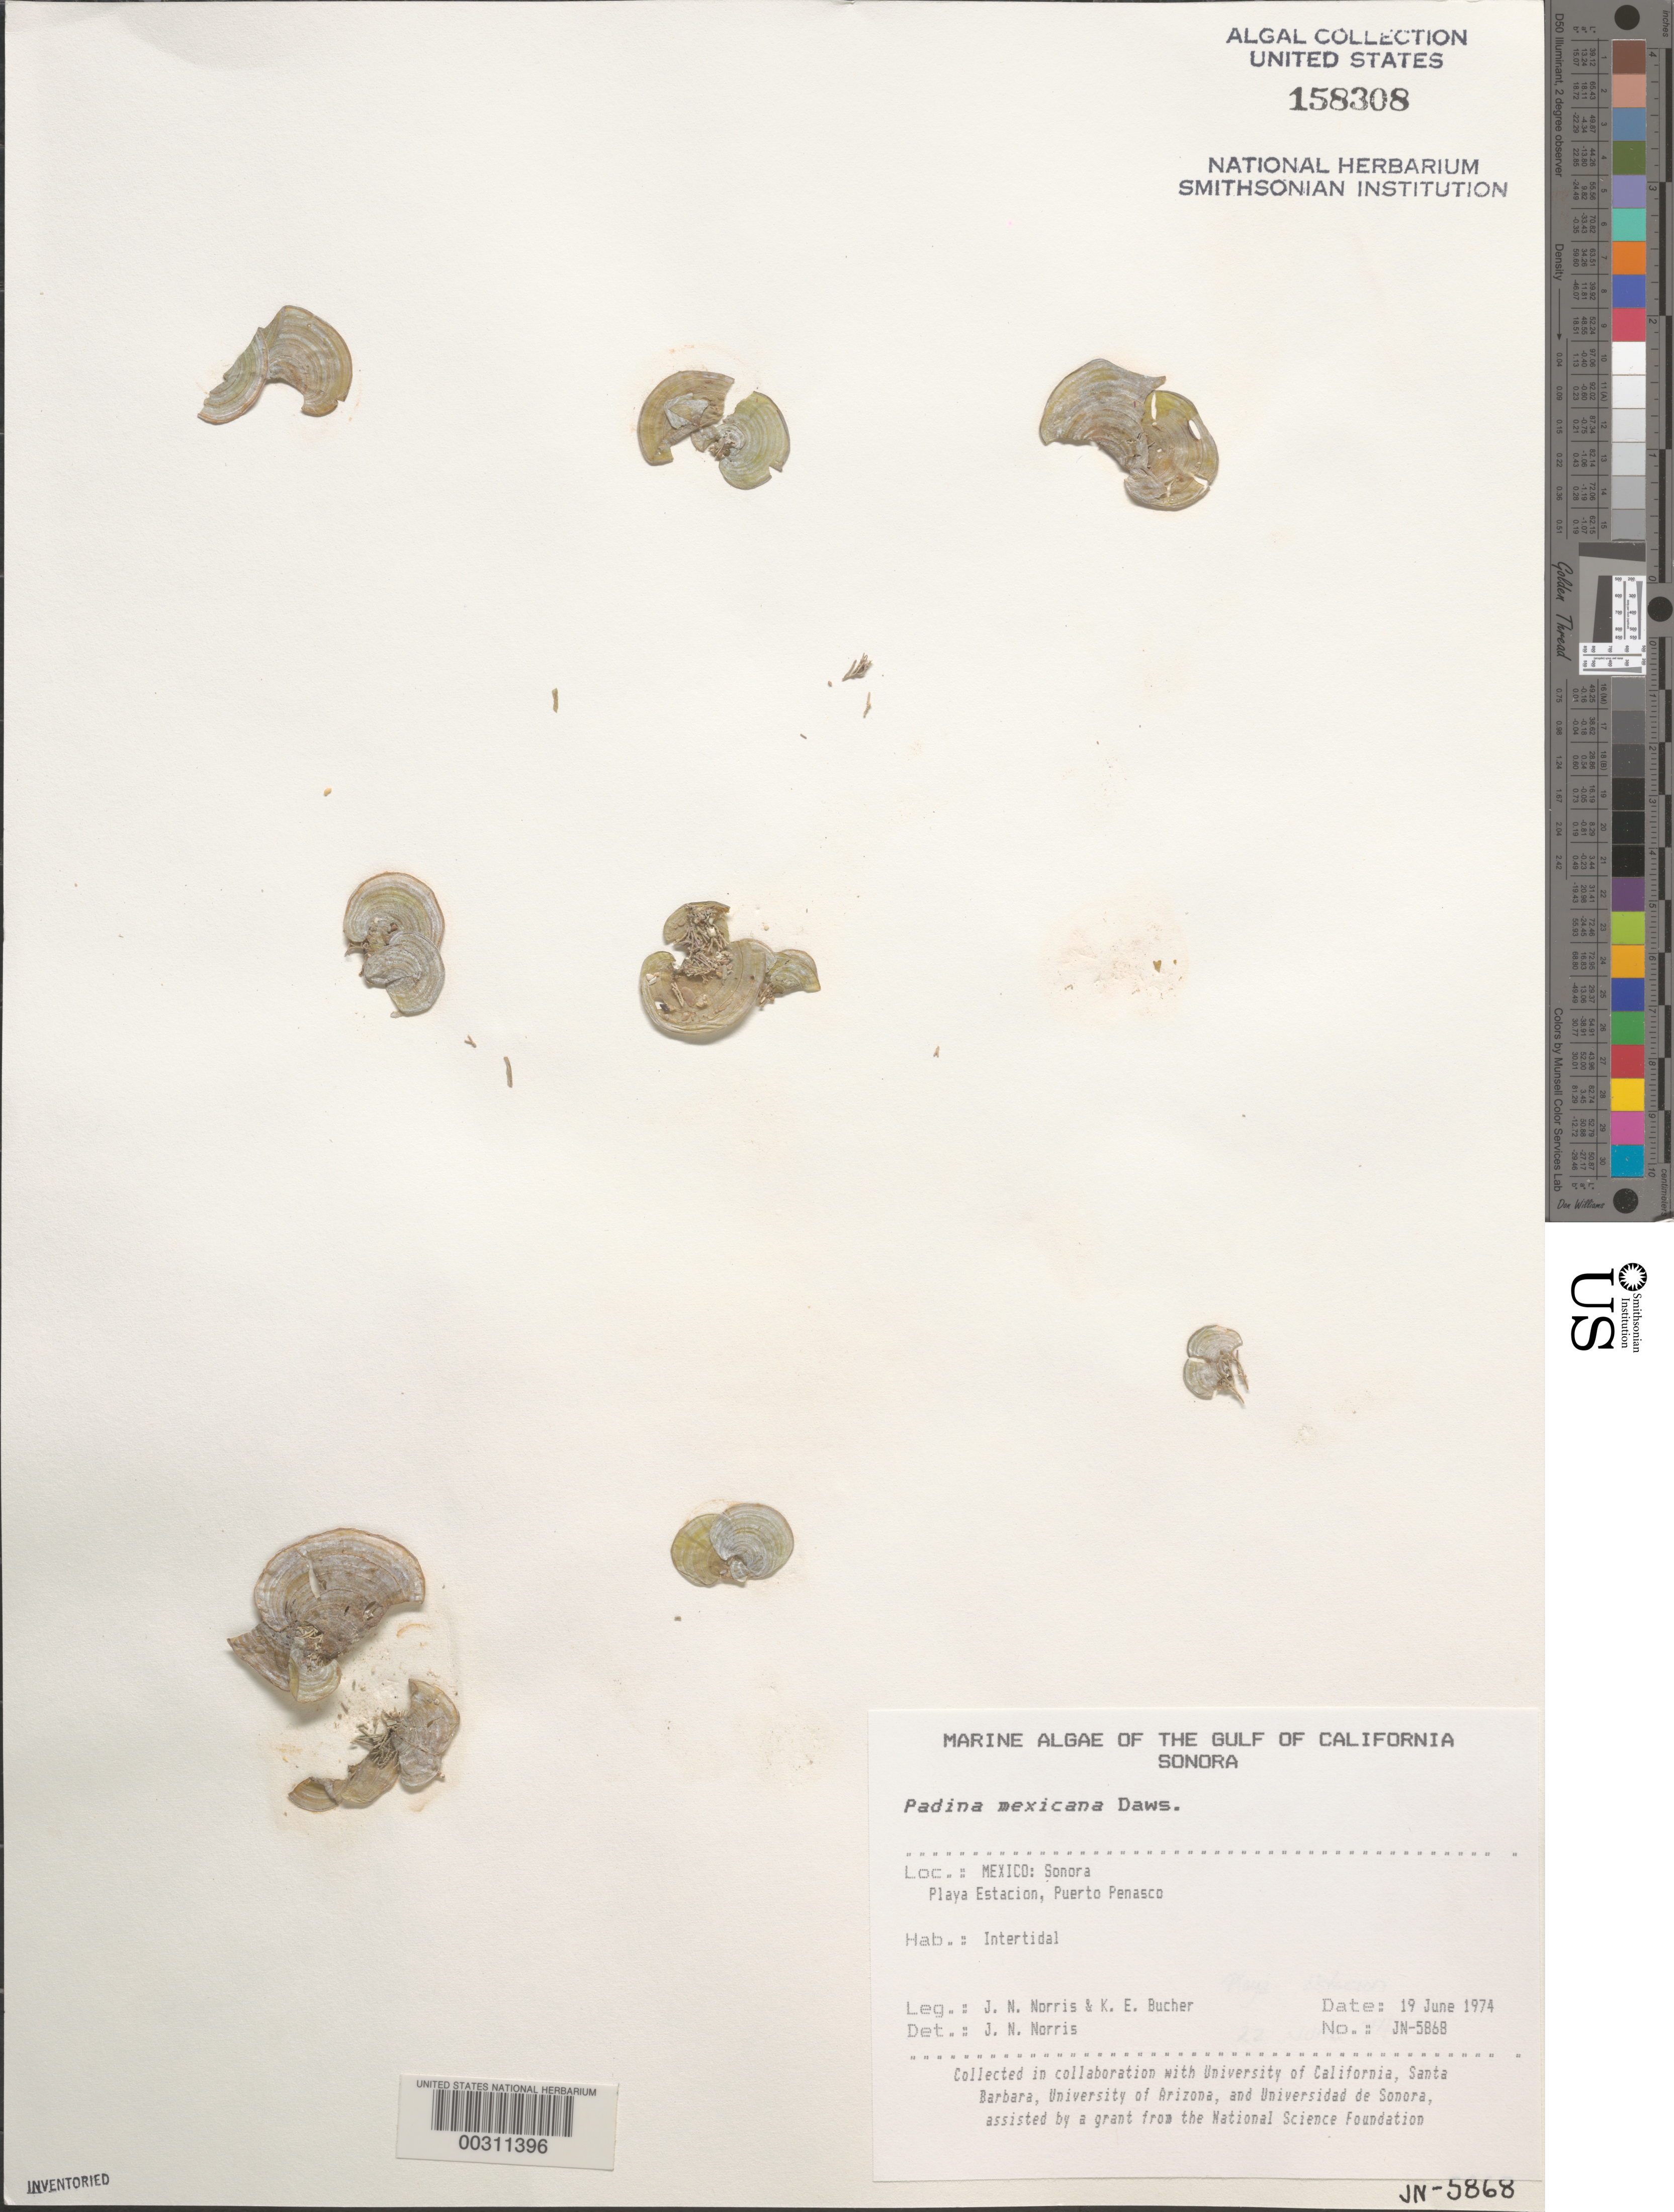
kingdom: Chromista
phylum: Ochrophyta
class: Phaeophyceae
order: Dictyotales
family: Dictyotaceae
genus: Padina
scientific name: Padina mexicana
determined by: Norris, James N.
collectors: J. N. Norris & K. E. Bucher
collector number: JN-5868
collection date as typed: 19 Jun 1974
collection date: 1974-06-19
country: Mexico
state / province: Sonora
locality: Playa Estacion, Puerto Penasco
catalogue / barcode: US 158308